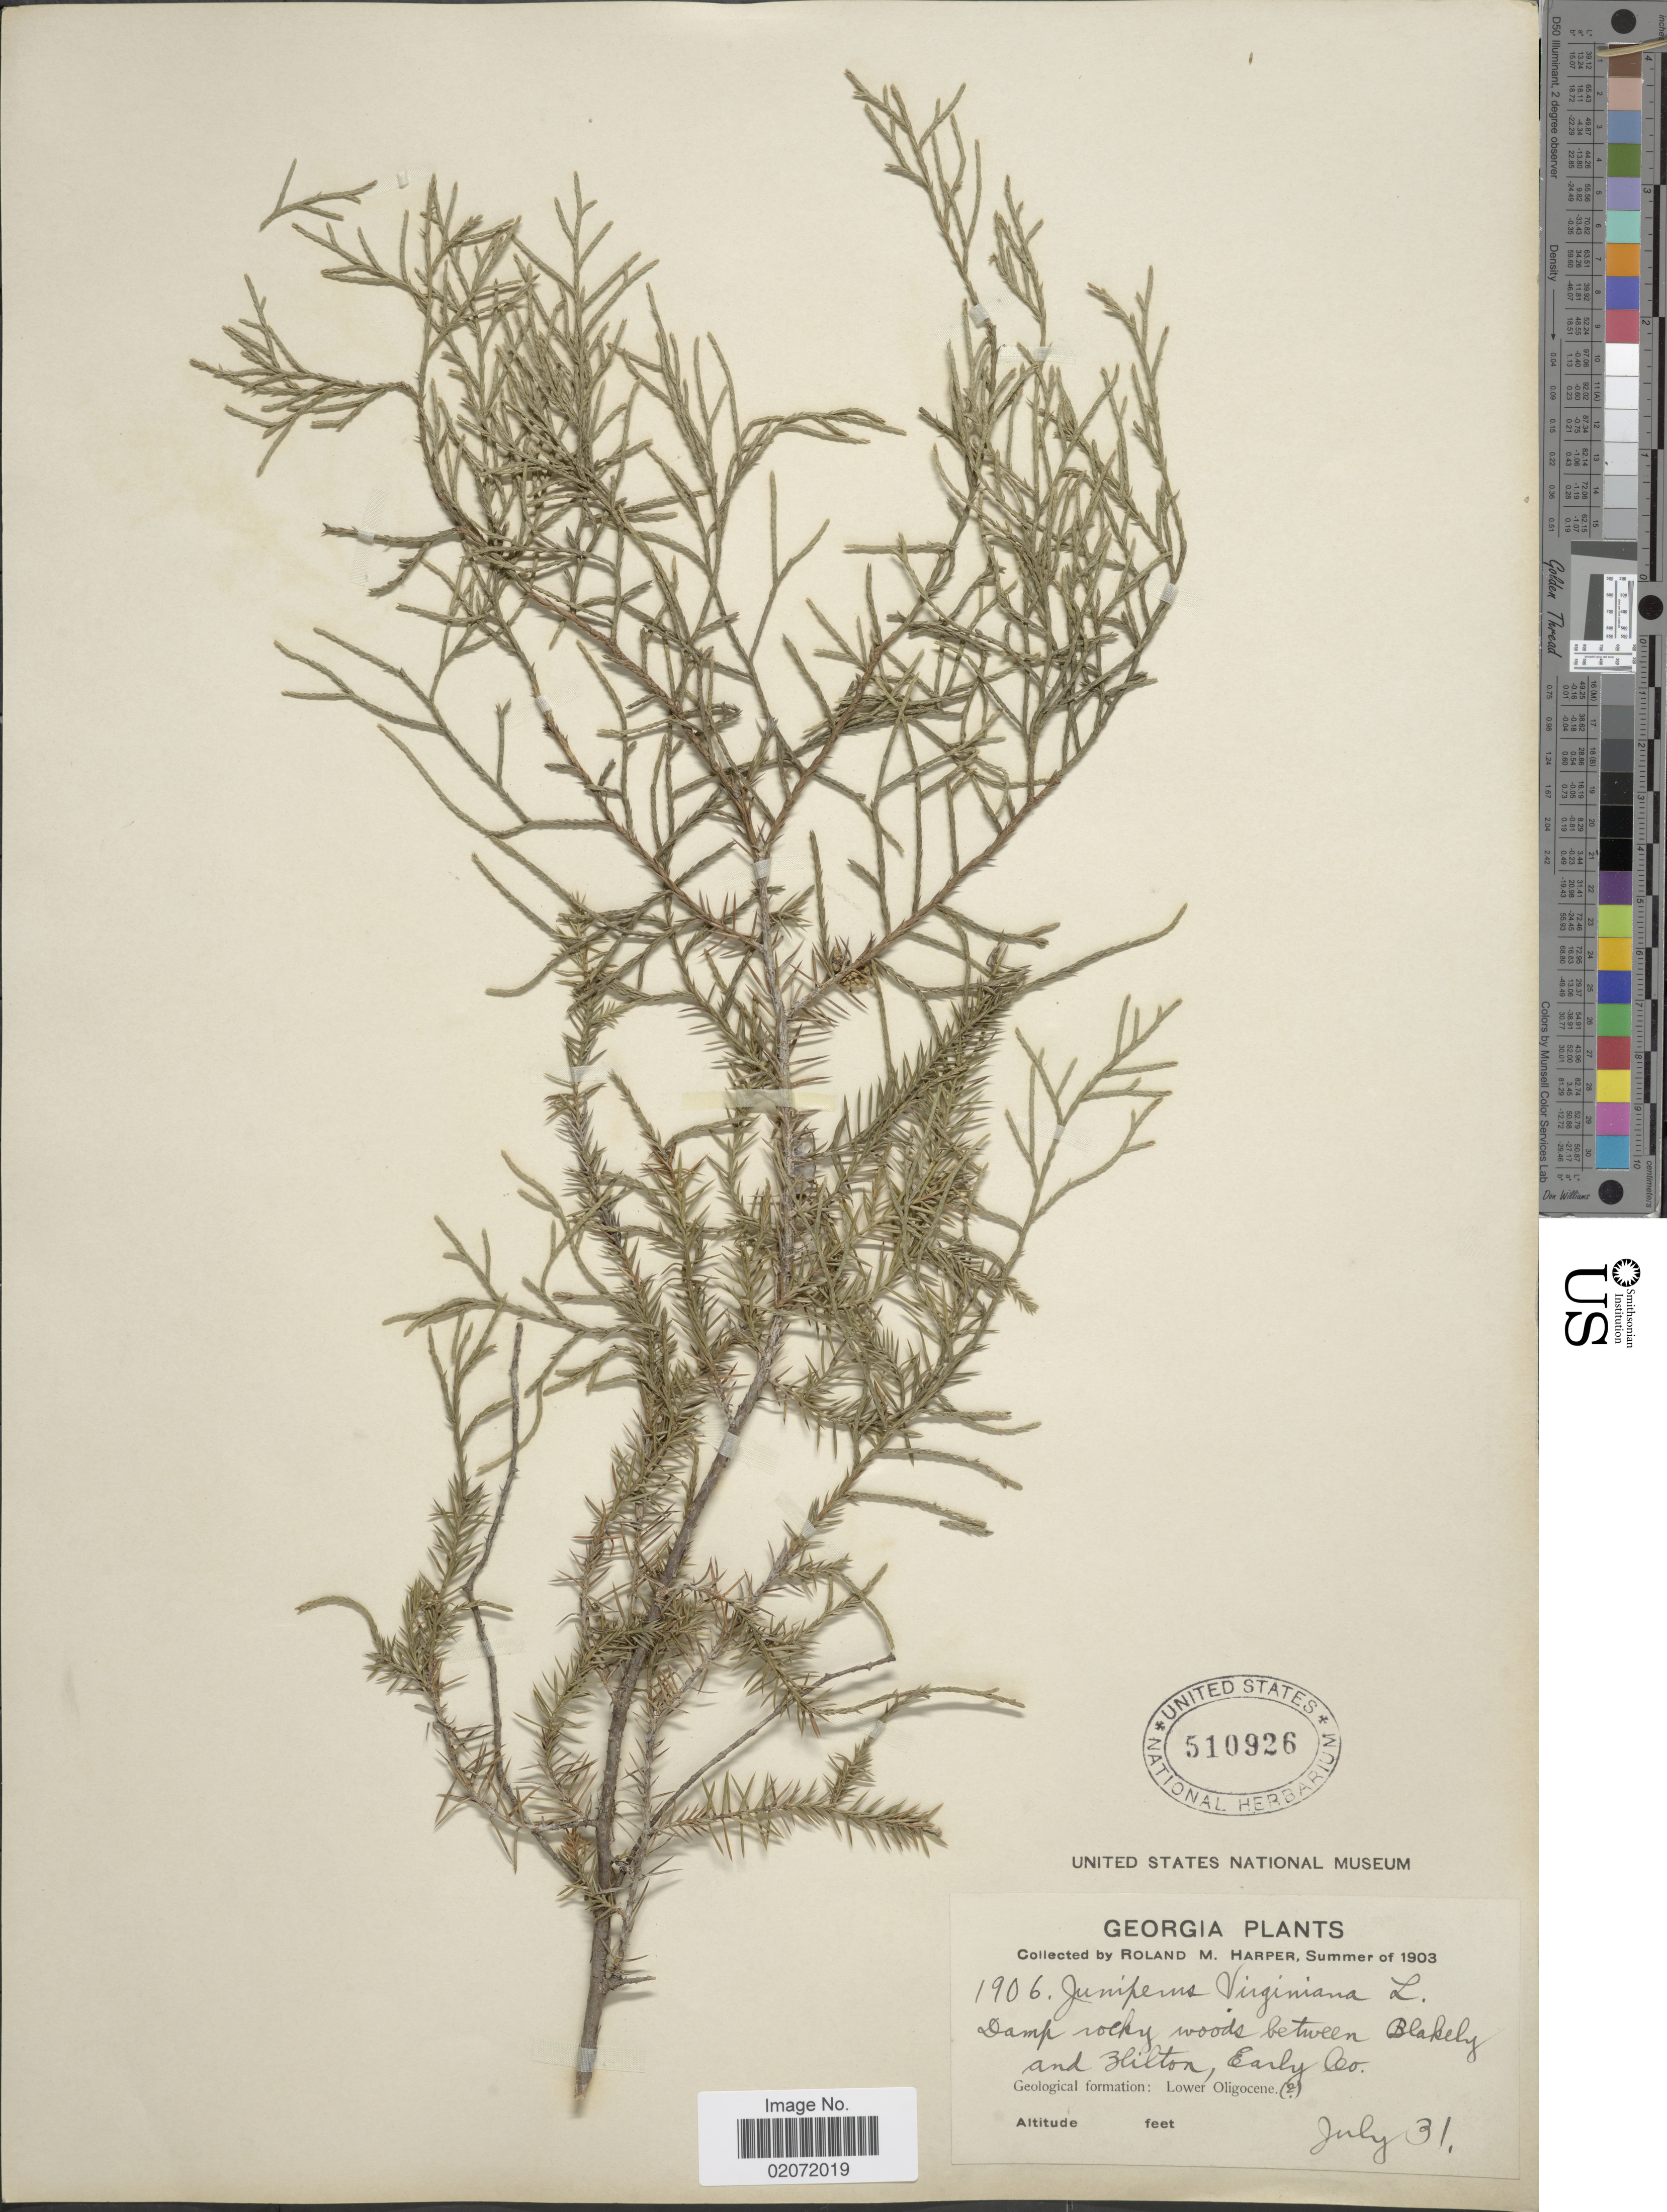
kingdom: Plantae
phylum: Tracheophyta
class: Pinopsida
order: Pinales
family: Cupressaceae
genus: Juniperus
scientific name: Juniperus virginiana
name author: L.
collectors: R. M. Harper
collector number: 1906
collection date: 1903-07-31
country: United States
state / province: Georgia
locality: Woods between Blakely and Hilton, Early Co. Lower Oligocene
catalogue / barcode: US 510926